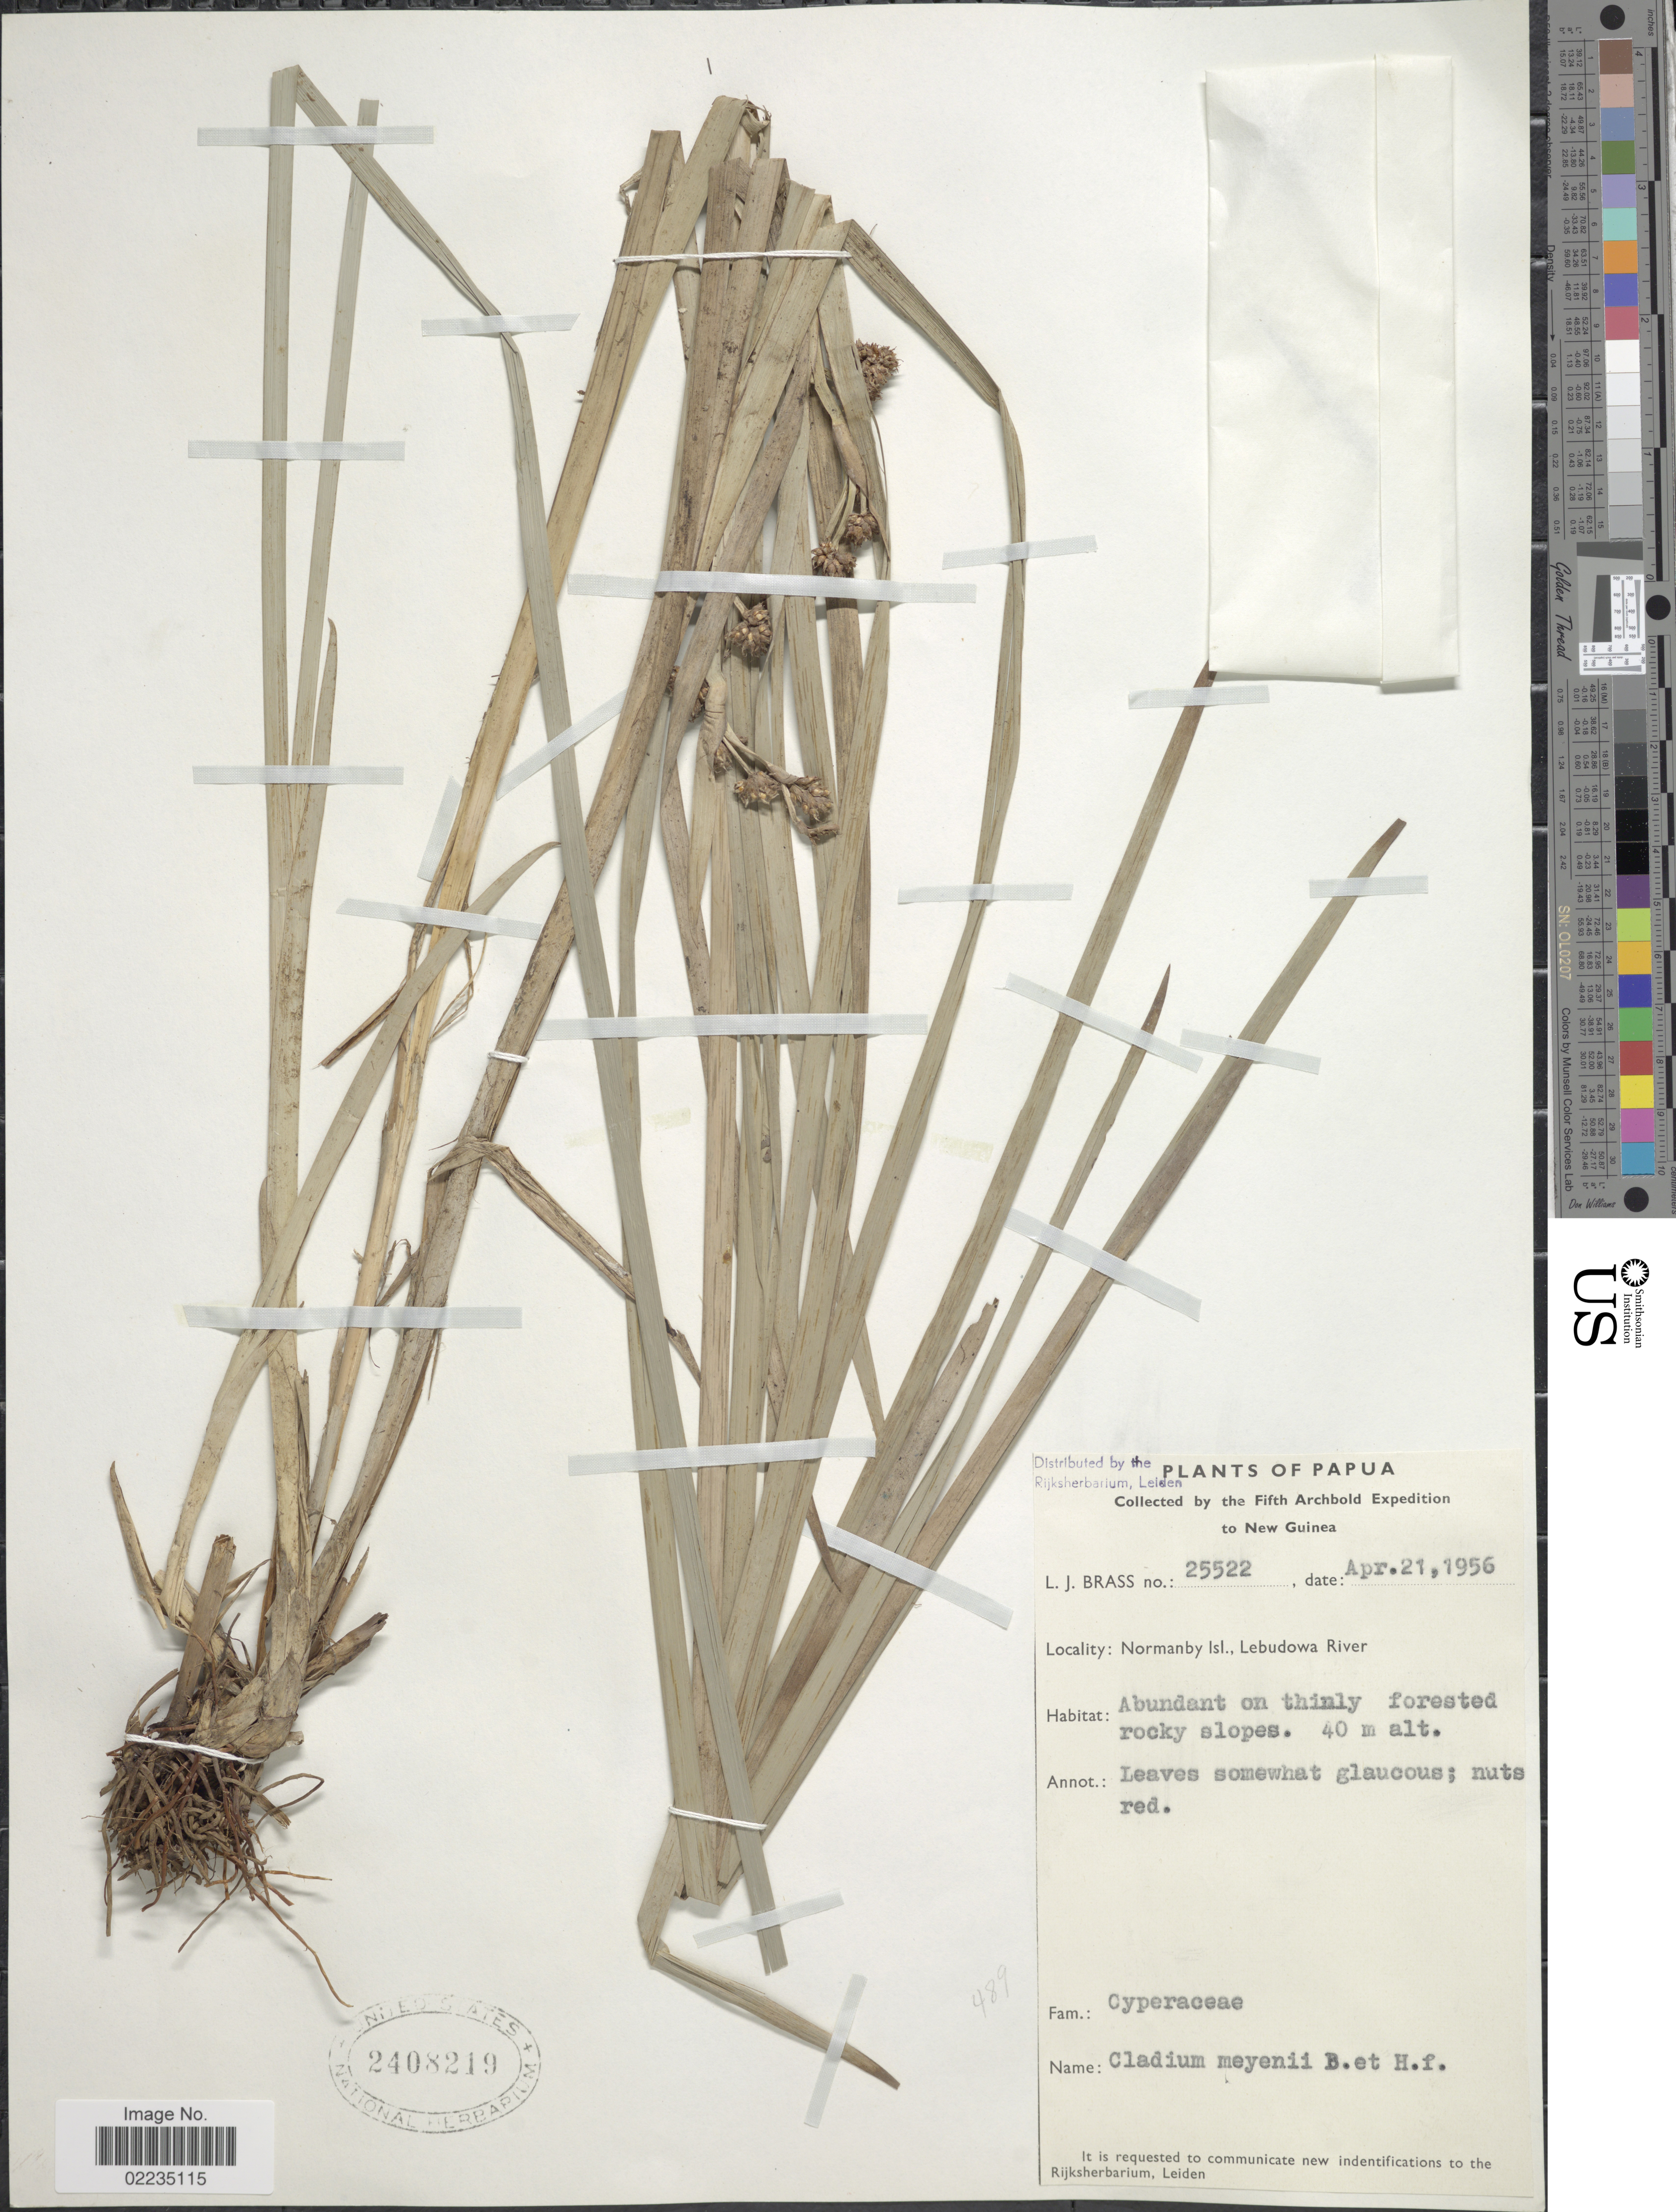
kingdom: Plantae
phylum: Tracheophyta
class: Liliopsida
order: Poales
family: Cyperaceae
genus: Machaerina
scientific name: Machaerina mariscoides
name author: (Gaudich.) J. Kern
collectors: L. J. Brass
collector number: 25522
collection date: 1956-04-21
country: Papua New Guinea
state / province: Milne Bay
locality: Normanby Isl., Lebudowa River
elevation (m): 40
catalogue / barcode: US 2408219